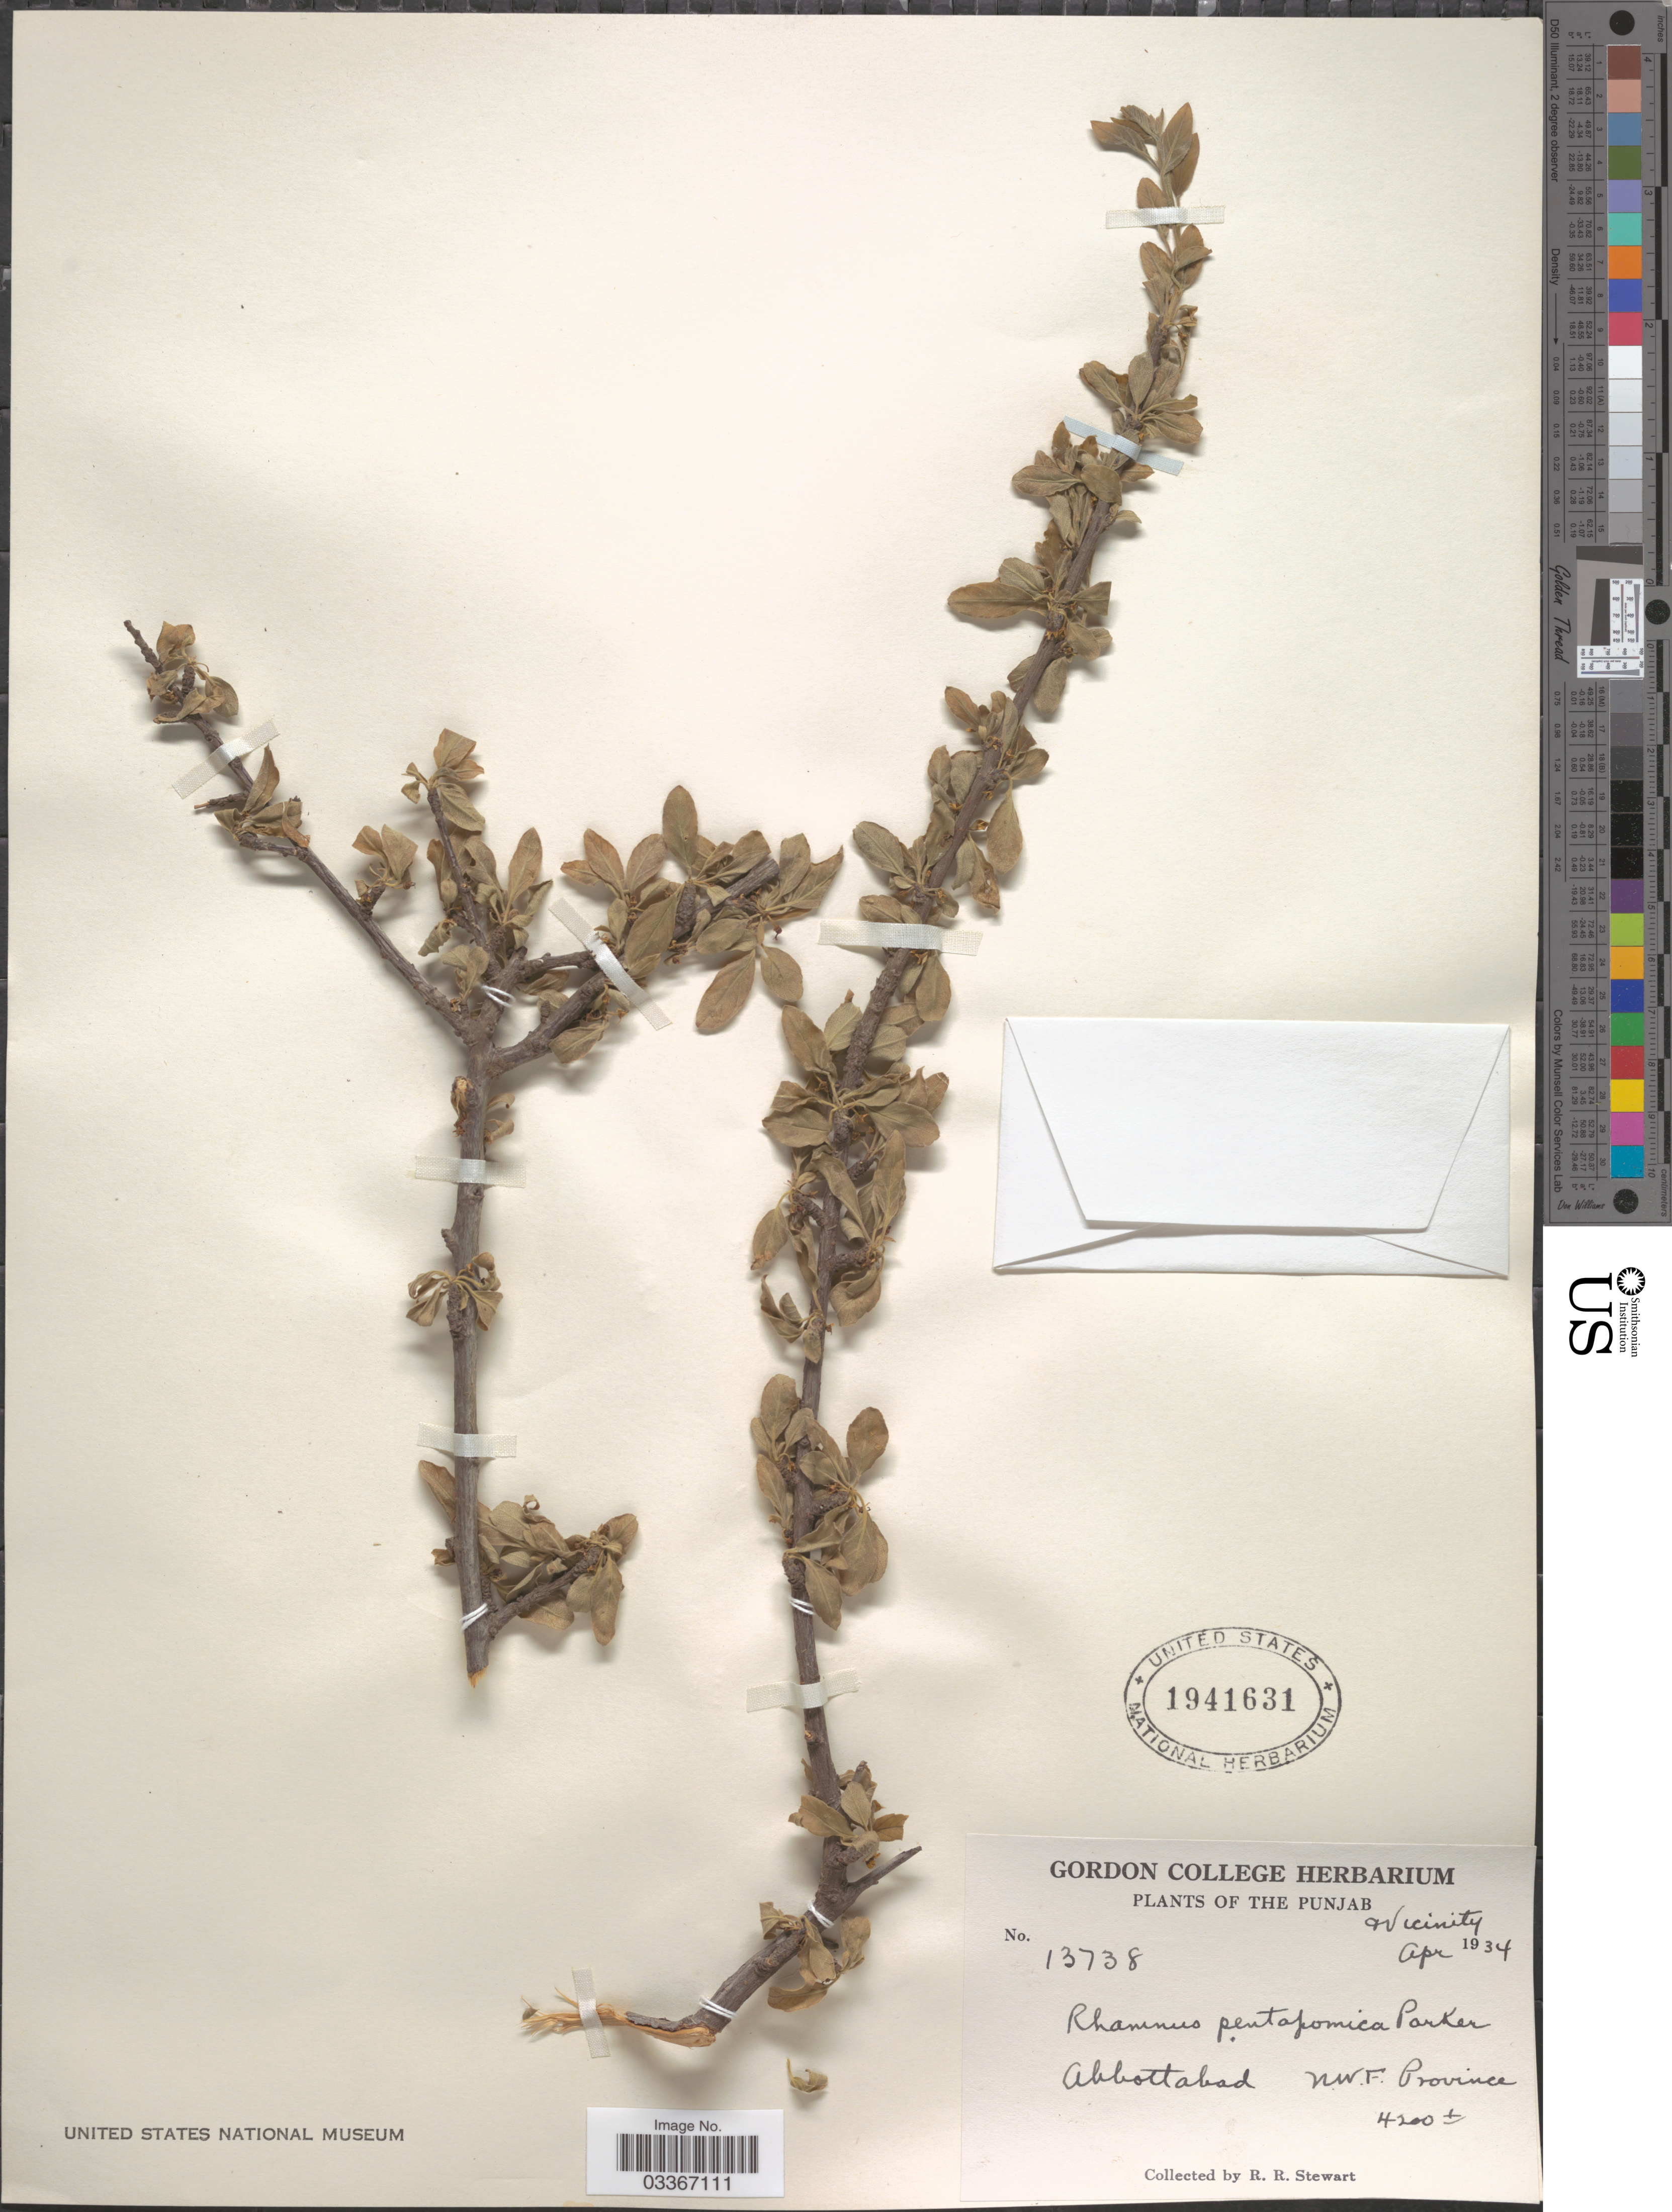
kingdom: Plantae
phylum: Tracheophyta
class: Magnoliopsida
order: Rosales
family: Rhamnaceae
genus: Rhamnus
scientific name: Rhamnus pentapomica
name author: R. Parker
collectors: R. Stewart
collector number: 13738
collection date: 1934-04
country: Pakistan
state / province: Punjab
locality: Punjab & Vicinity. Abbottabad. N.W.F. Province.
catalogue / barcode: US 1941631